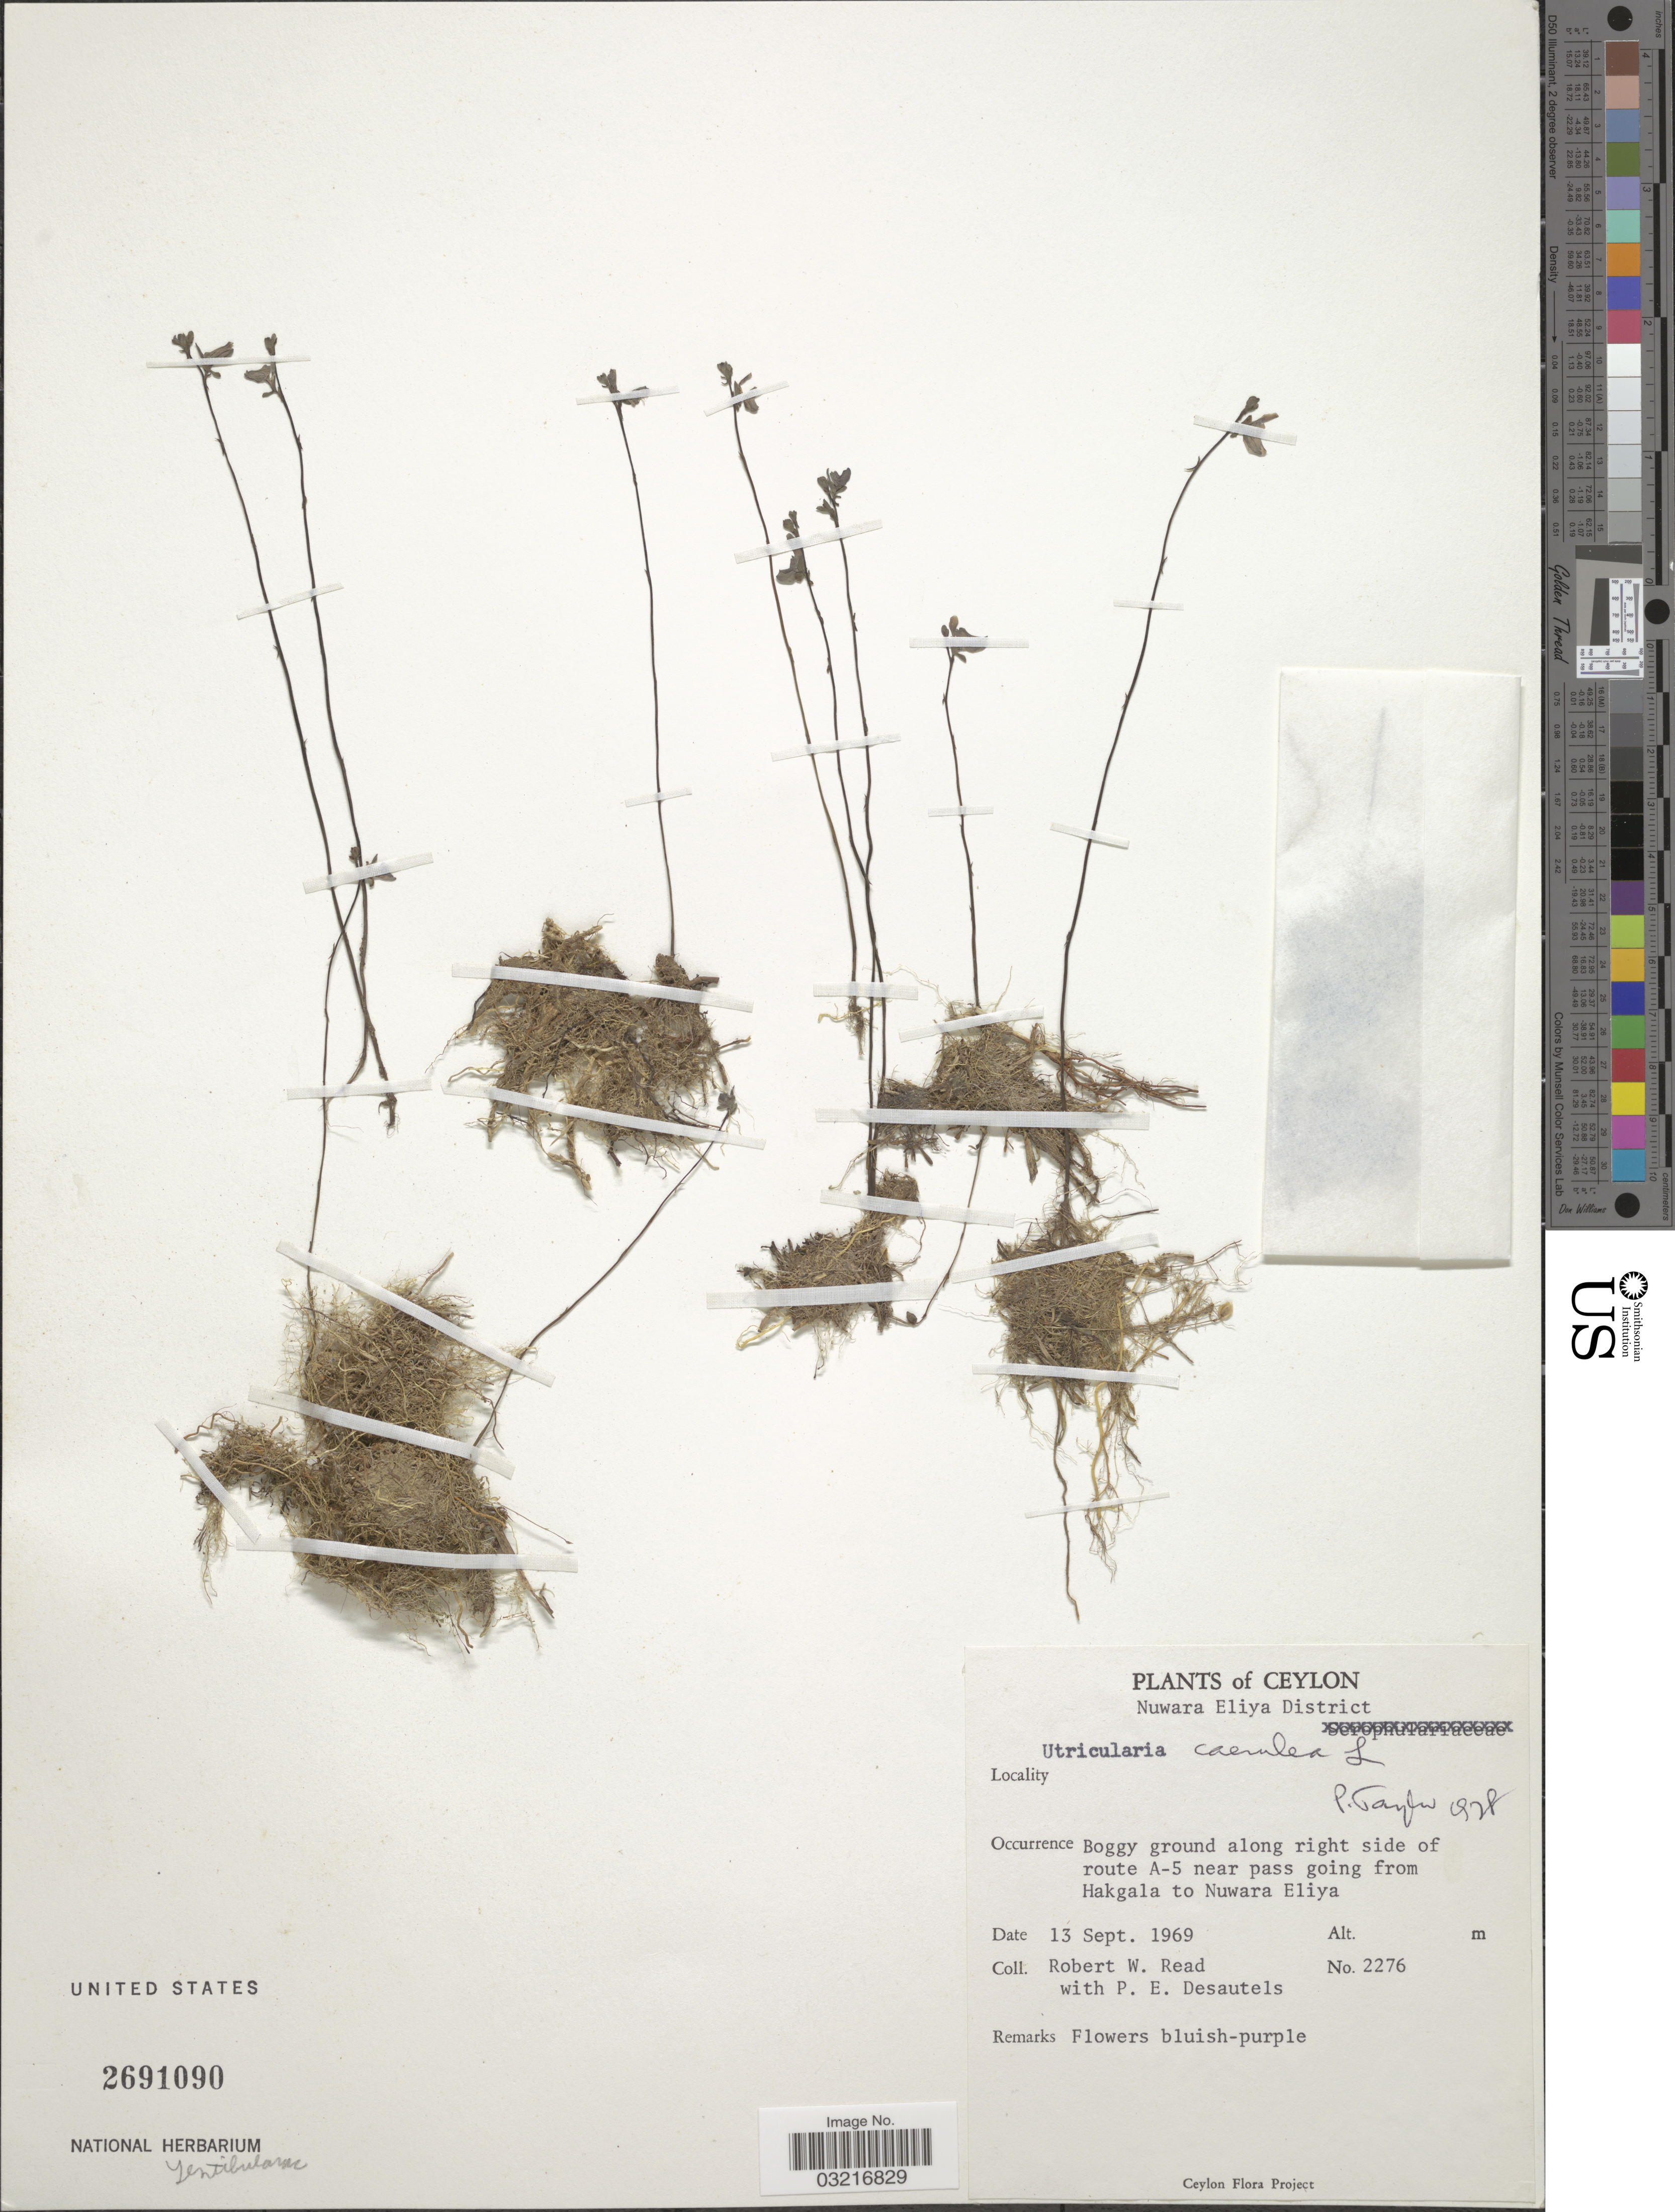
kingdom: Plantae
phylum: Tracheophyta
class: Magnoliopsida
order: Lamiales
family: Lentibulariaceae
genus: Utricularia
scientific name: Utricularia caerulea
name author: L.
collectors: R. W. Read & P. Desautels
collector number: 2276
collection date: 1969-09-13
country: Sri Lanka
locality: Ceylon, Nuwara Eliya District, Boggy ground along right side of route A-5 near pass going from Hakgala to Nuwara Eliya.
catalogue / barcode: US 2691090